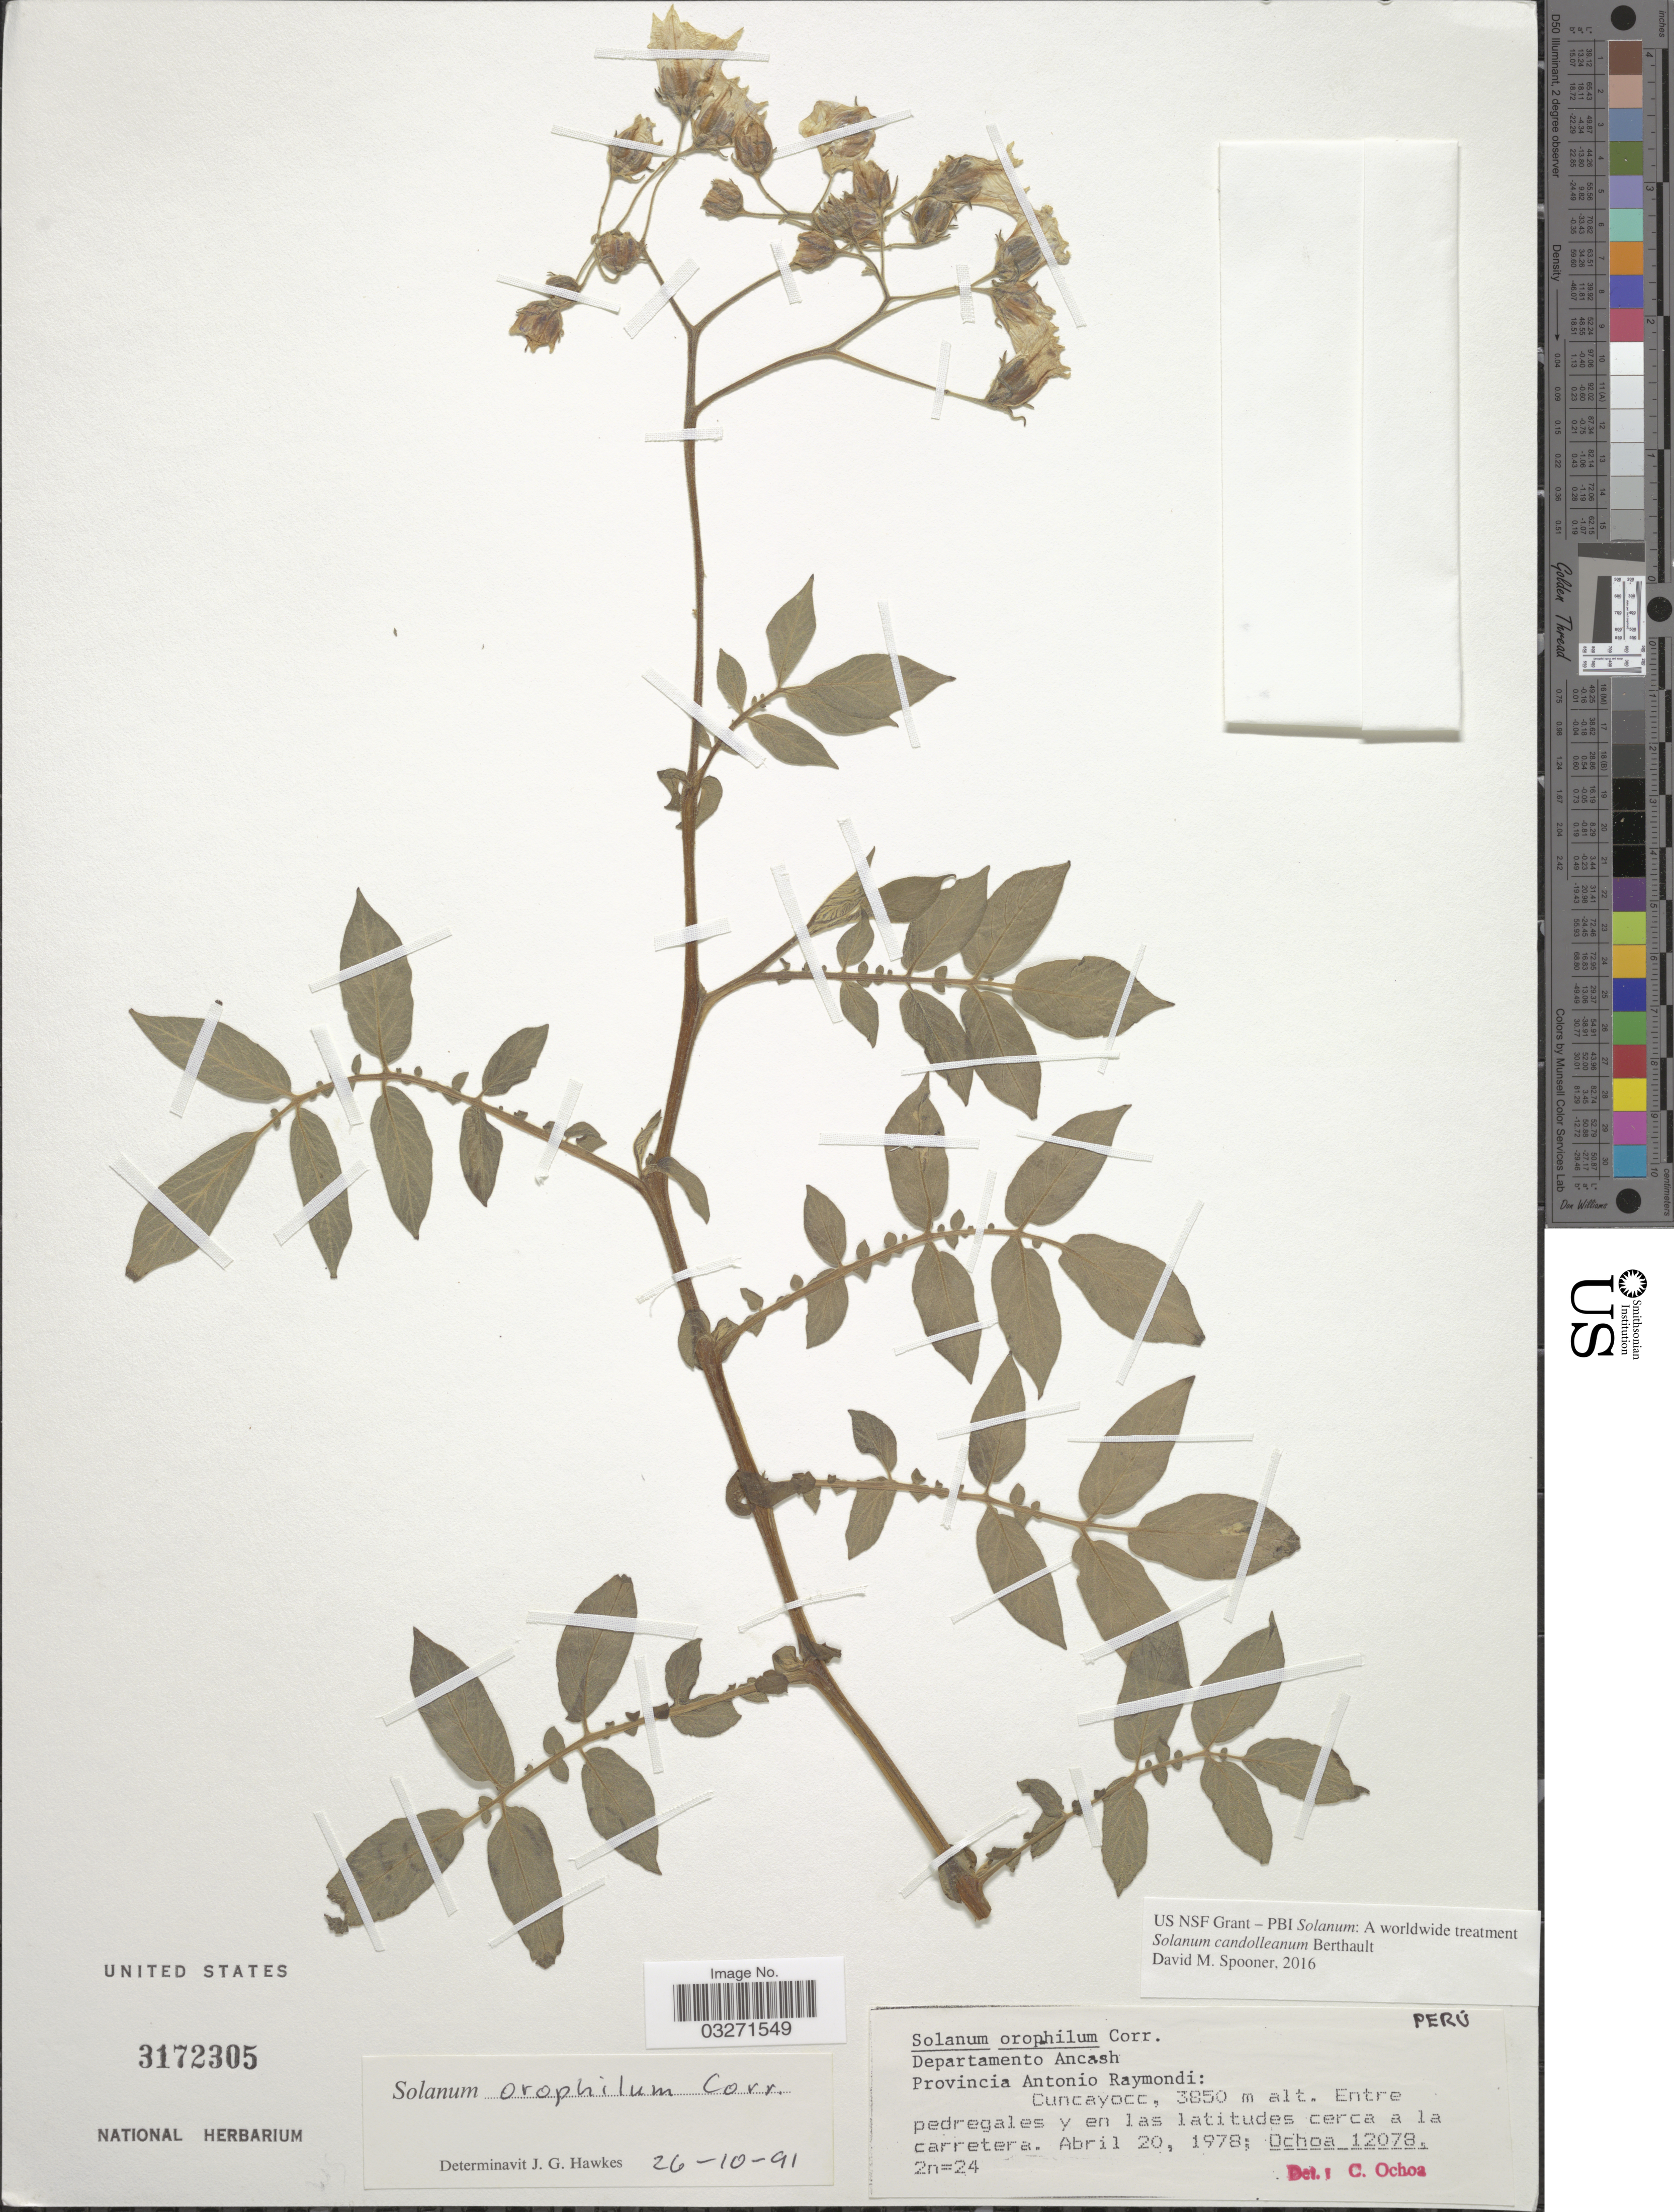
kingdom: Plantae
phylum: Tracheophyta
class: Magnoliopsida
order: Solanales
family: Solanaceae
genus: Solanum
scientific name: Solanum candolleanum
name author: Berthault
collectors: -. Ochoa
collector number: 12078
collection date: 1978-04-20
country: Peru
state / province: Ancash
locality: Departamento Ancash. Provincia Antonio Raymondi: Cuncayocc. Entre pedregales y en las latitudes cerca a la carretera.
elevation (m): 3850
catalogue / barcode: US 3172305